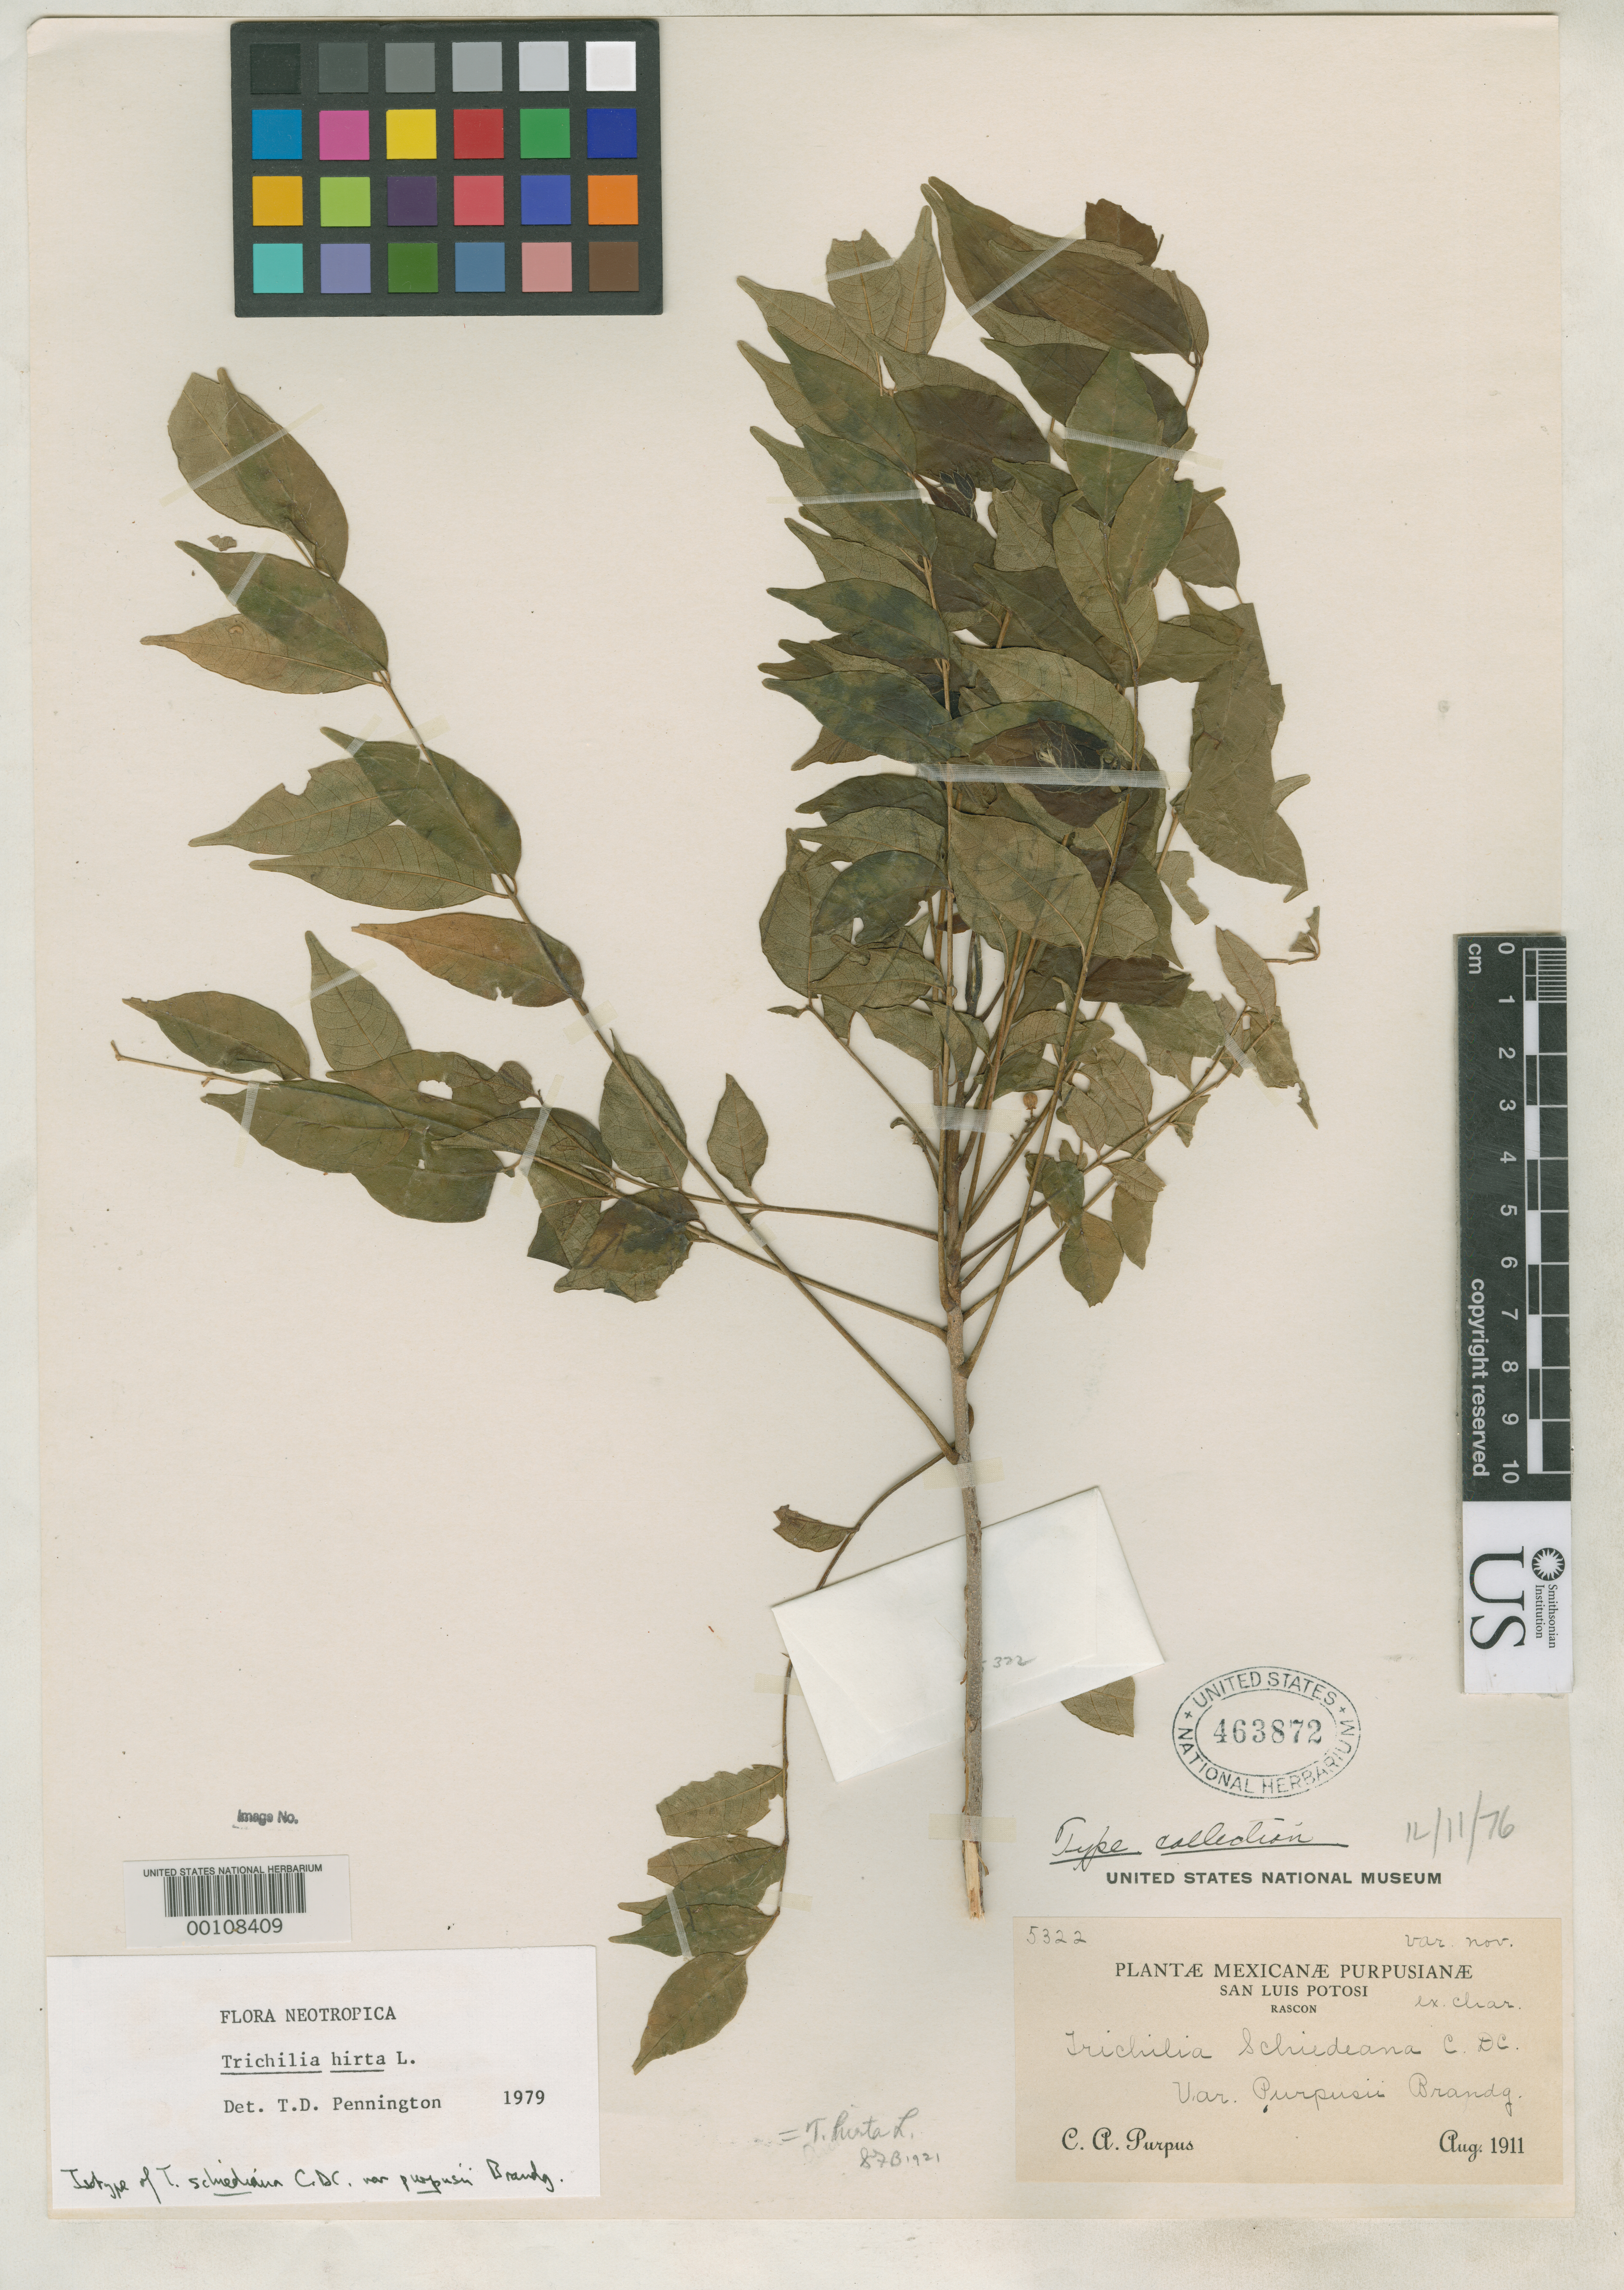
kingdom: Plantae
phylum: Tracheophyta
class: Magnoliopsida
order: Sapindales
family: Meliaceae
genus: Trichilia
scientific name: Trichilia schiedeana var. purpusii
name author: Brandegee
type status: Isotype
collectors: C. A. Purpus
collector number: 5322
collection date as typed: Aug 1911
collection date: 1911-08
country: Mexico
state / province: San Luis Potosi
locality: "About Rascon".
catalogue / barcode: US 463872